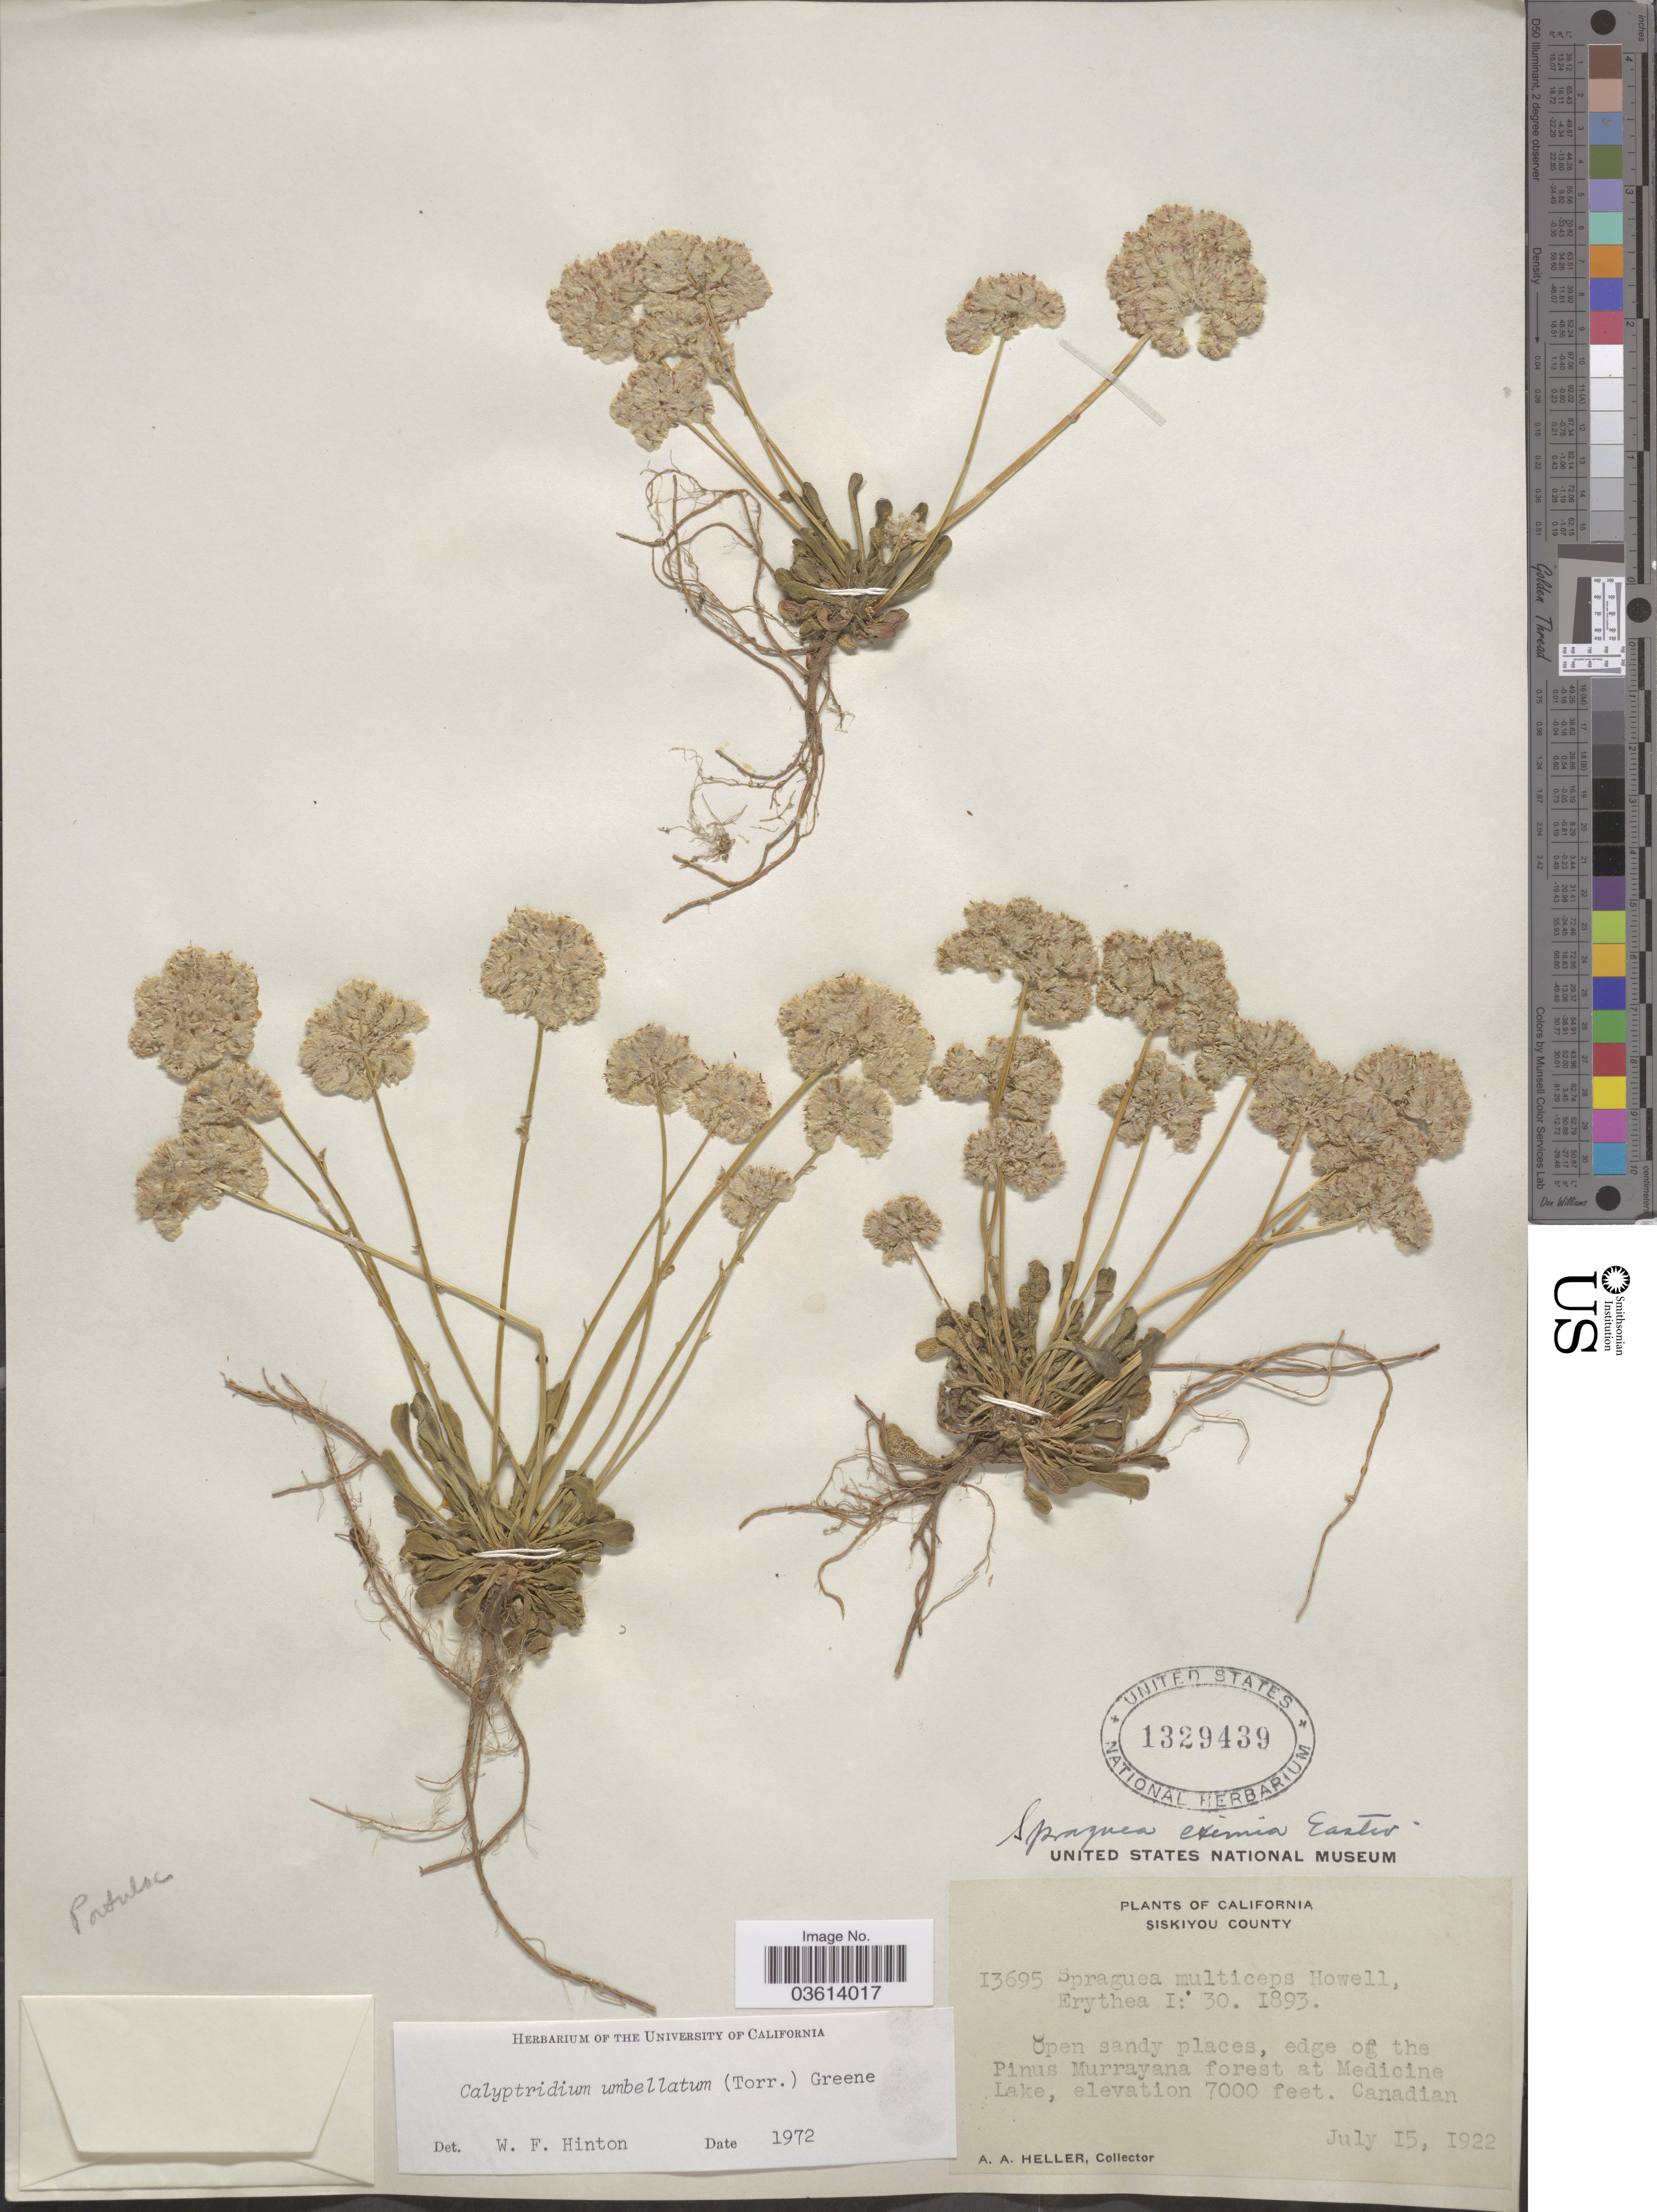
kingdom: Plantae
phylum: Tracheophyta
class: Magnoliopsida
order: Caryophyllales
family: Montiaceae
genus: Calyptridium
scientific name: Calyptridium umbellatum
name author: (Torr.) Greene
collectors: A. A. Heller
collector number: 13695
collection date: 1922-07-15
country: United States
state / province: California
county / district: Siskiyou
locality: Siskiyou County. Open sandy places, egde of the Pinus Murrayana forest at Medicine Lake. Canadian.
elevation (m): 2134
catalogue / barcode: US 1329439